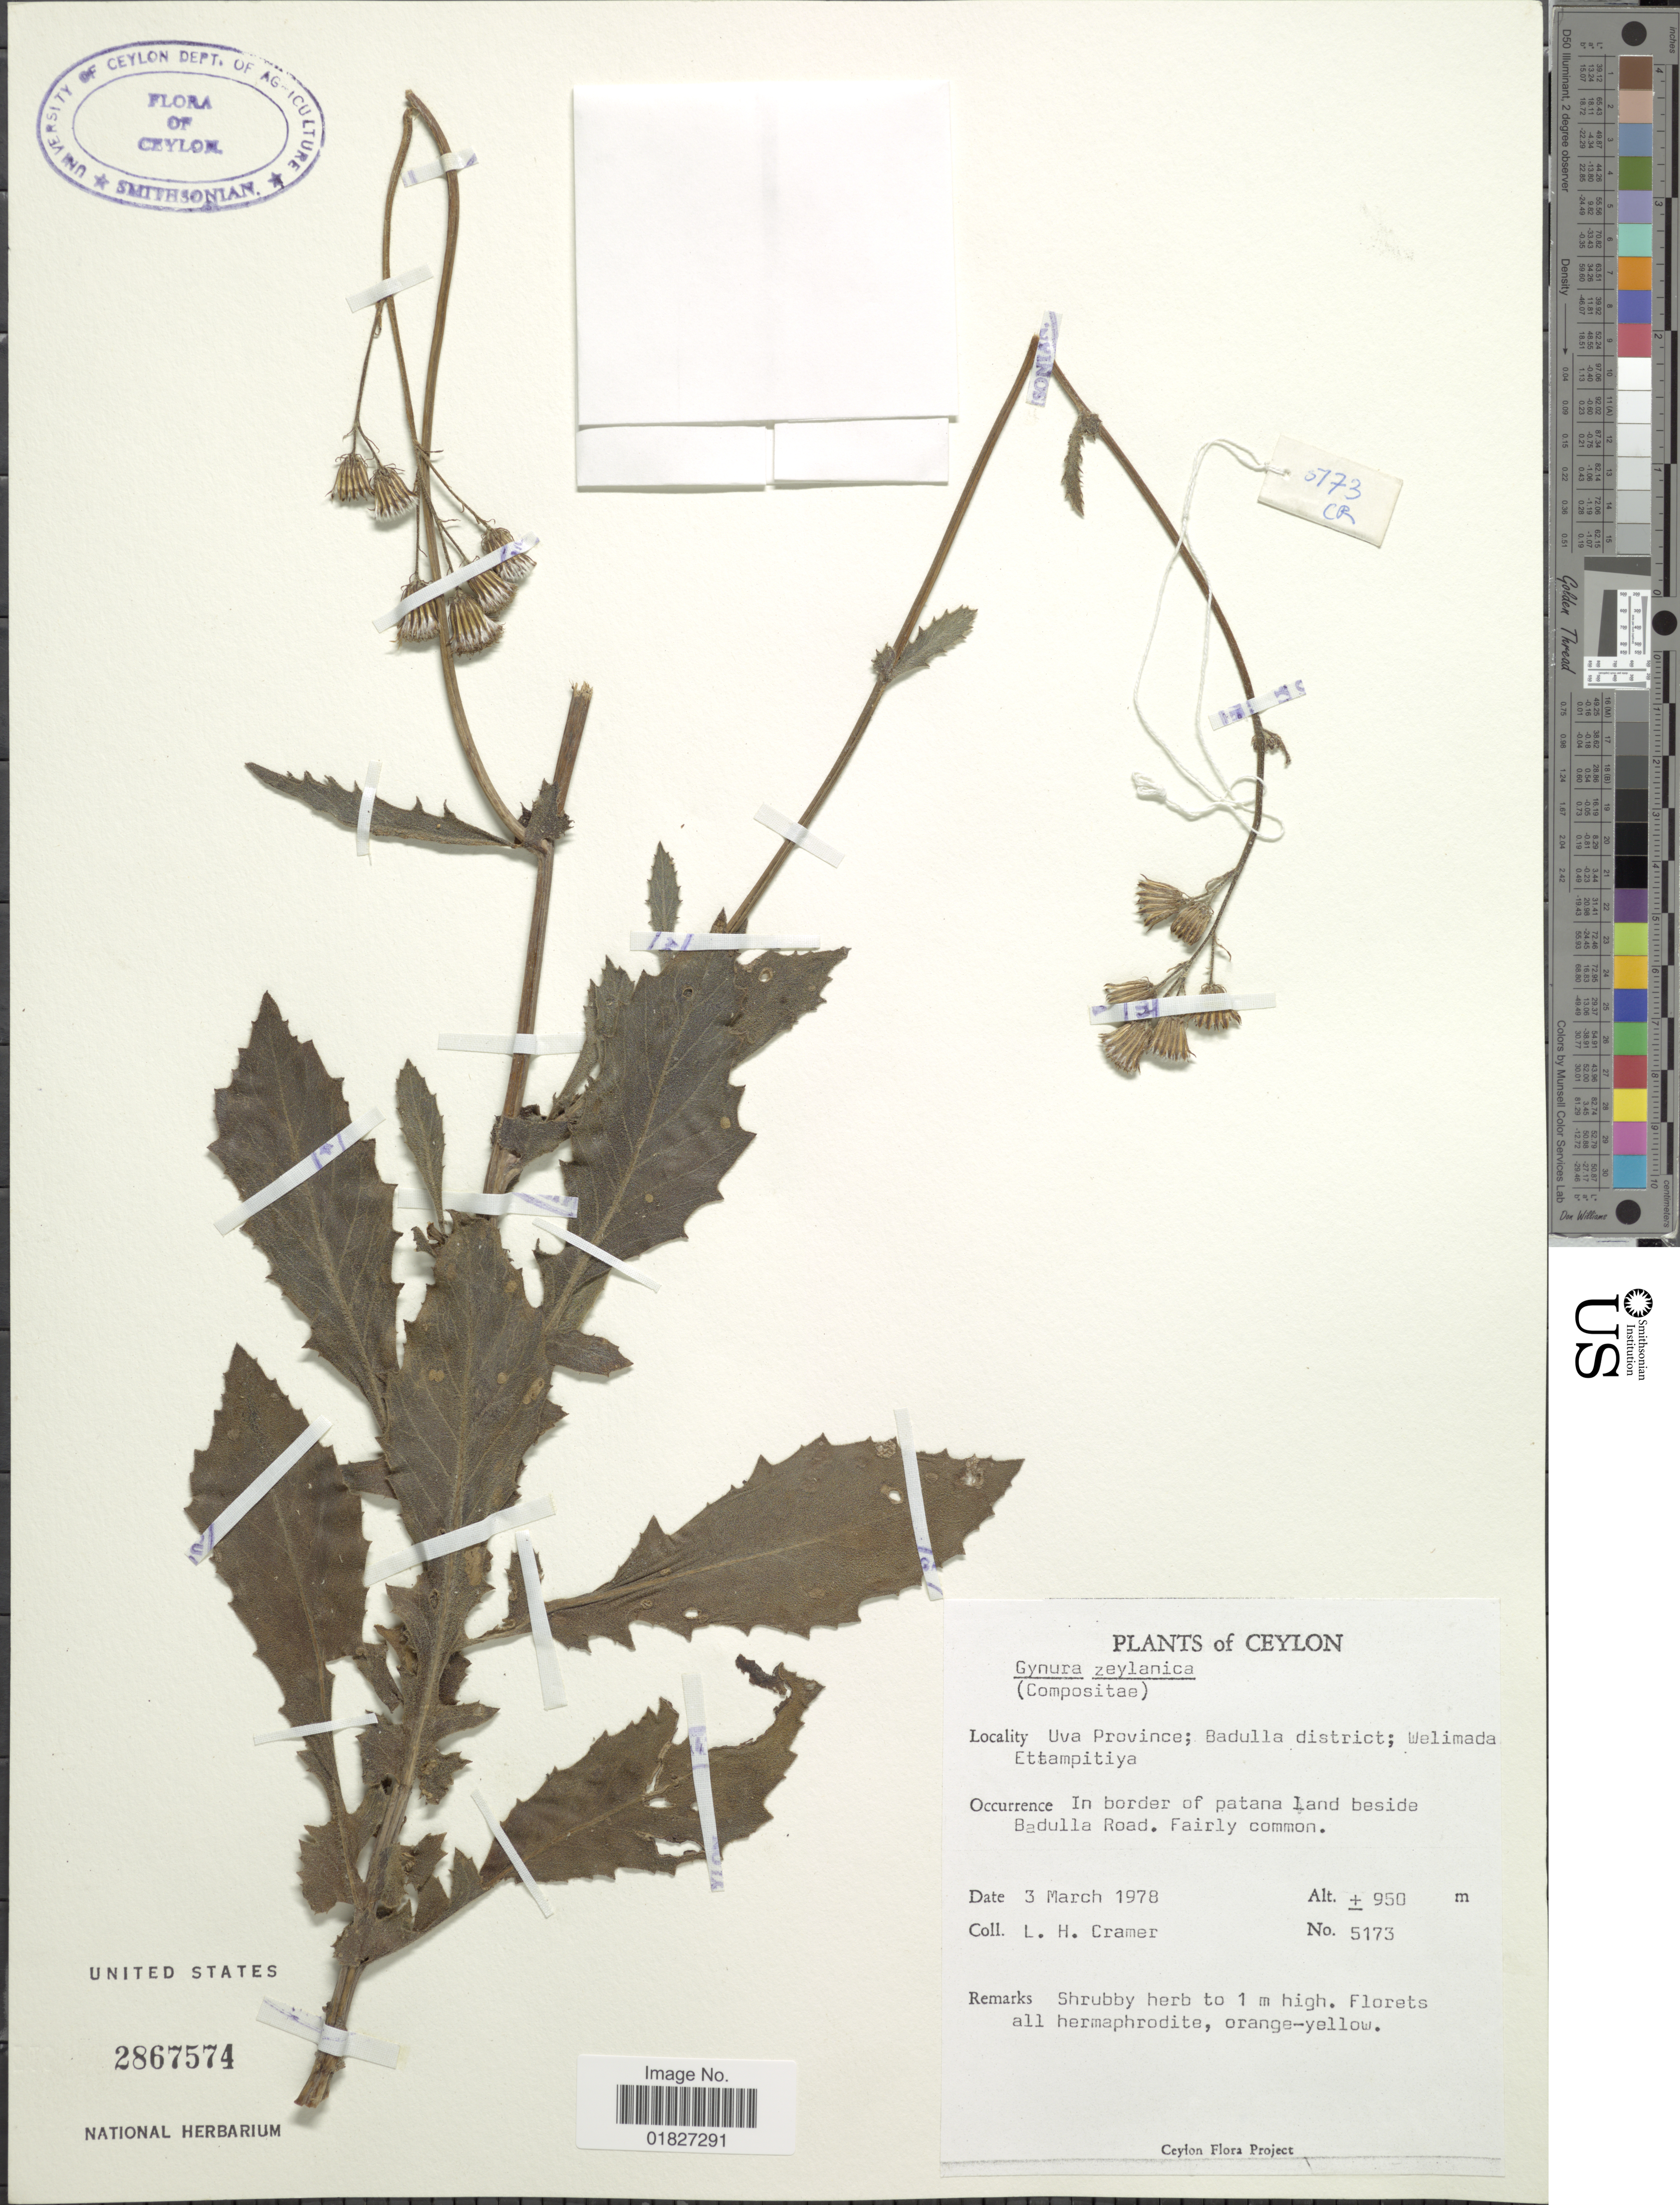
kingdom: Plantae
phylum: Tracheophyta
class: Magnoliopsida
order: Asterales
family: Asteraceae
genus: Gynura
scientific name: Gynura zeylanica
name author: Trim.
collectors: L. H. Cramer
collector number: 5173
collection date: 1978-03-03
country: Sri Lanka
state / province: Uva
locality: Ceylon, Badulla District, Welimada Ettampitiya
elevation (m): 950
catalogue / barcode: US 2867574